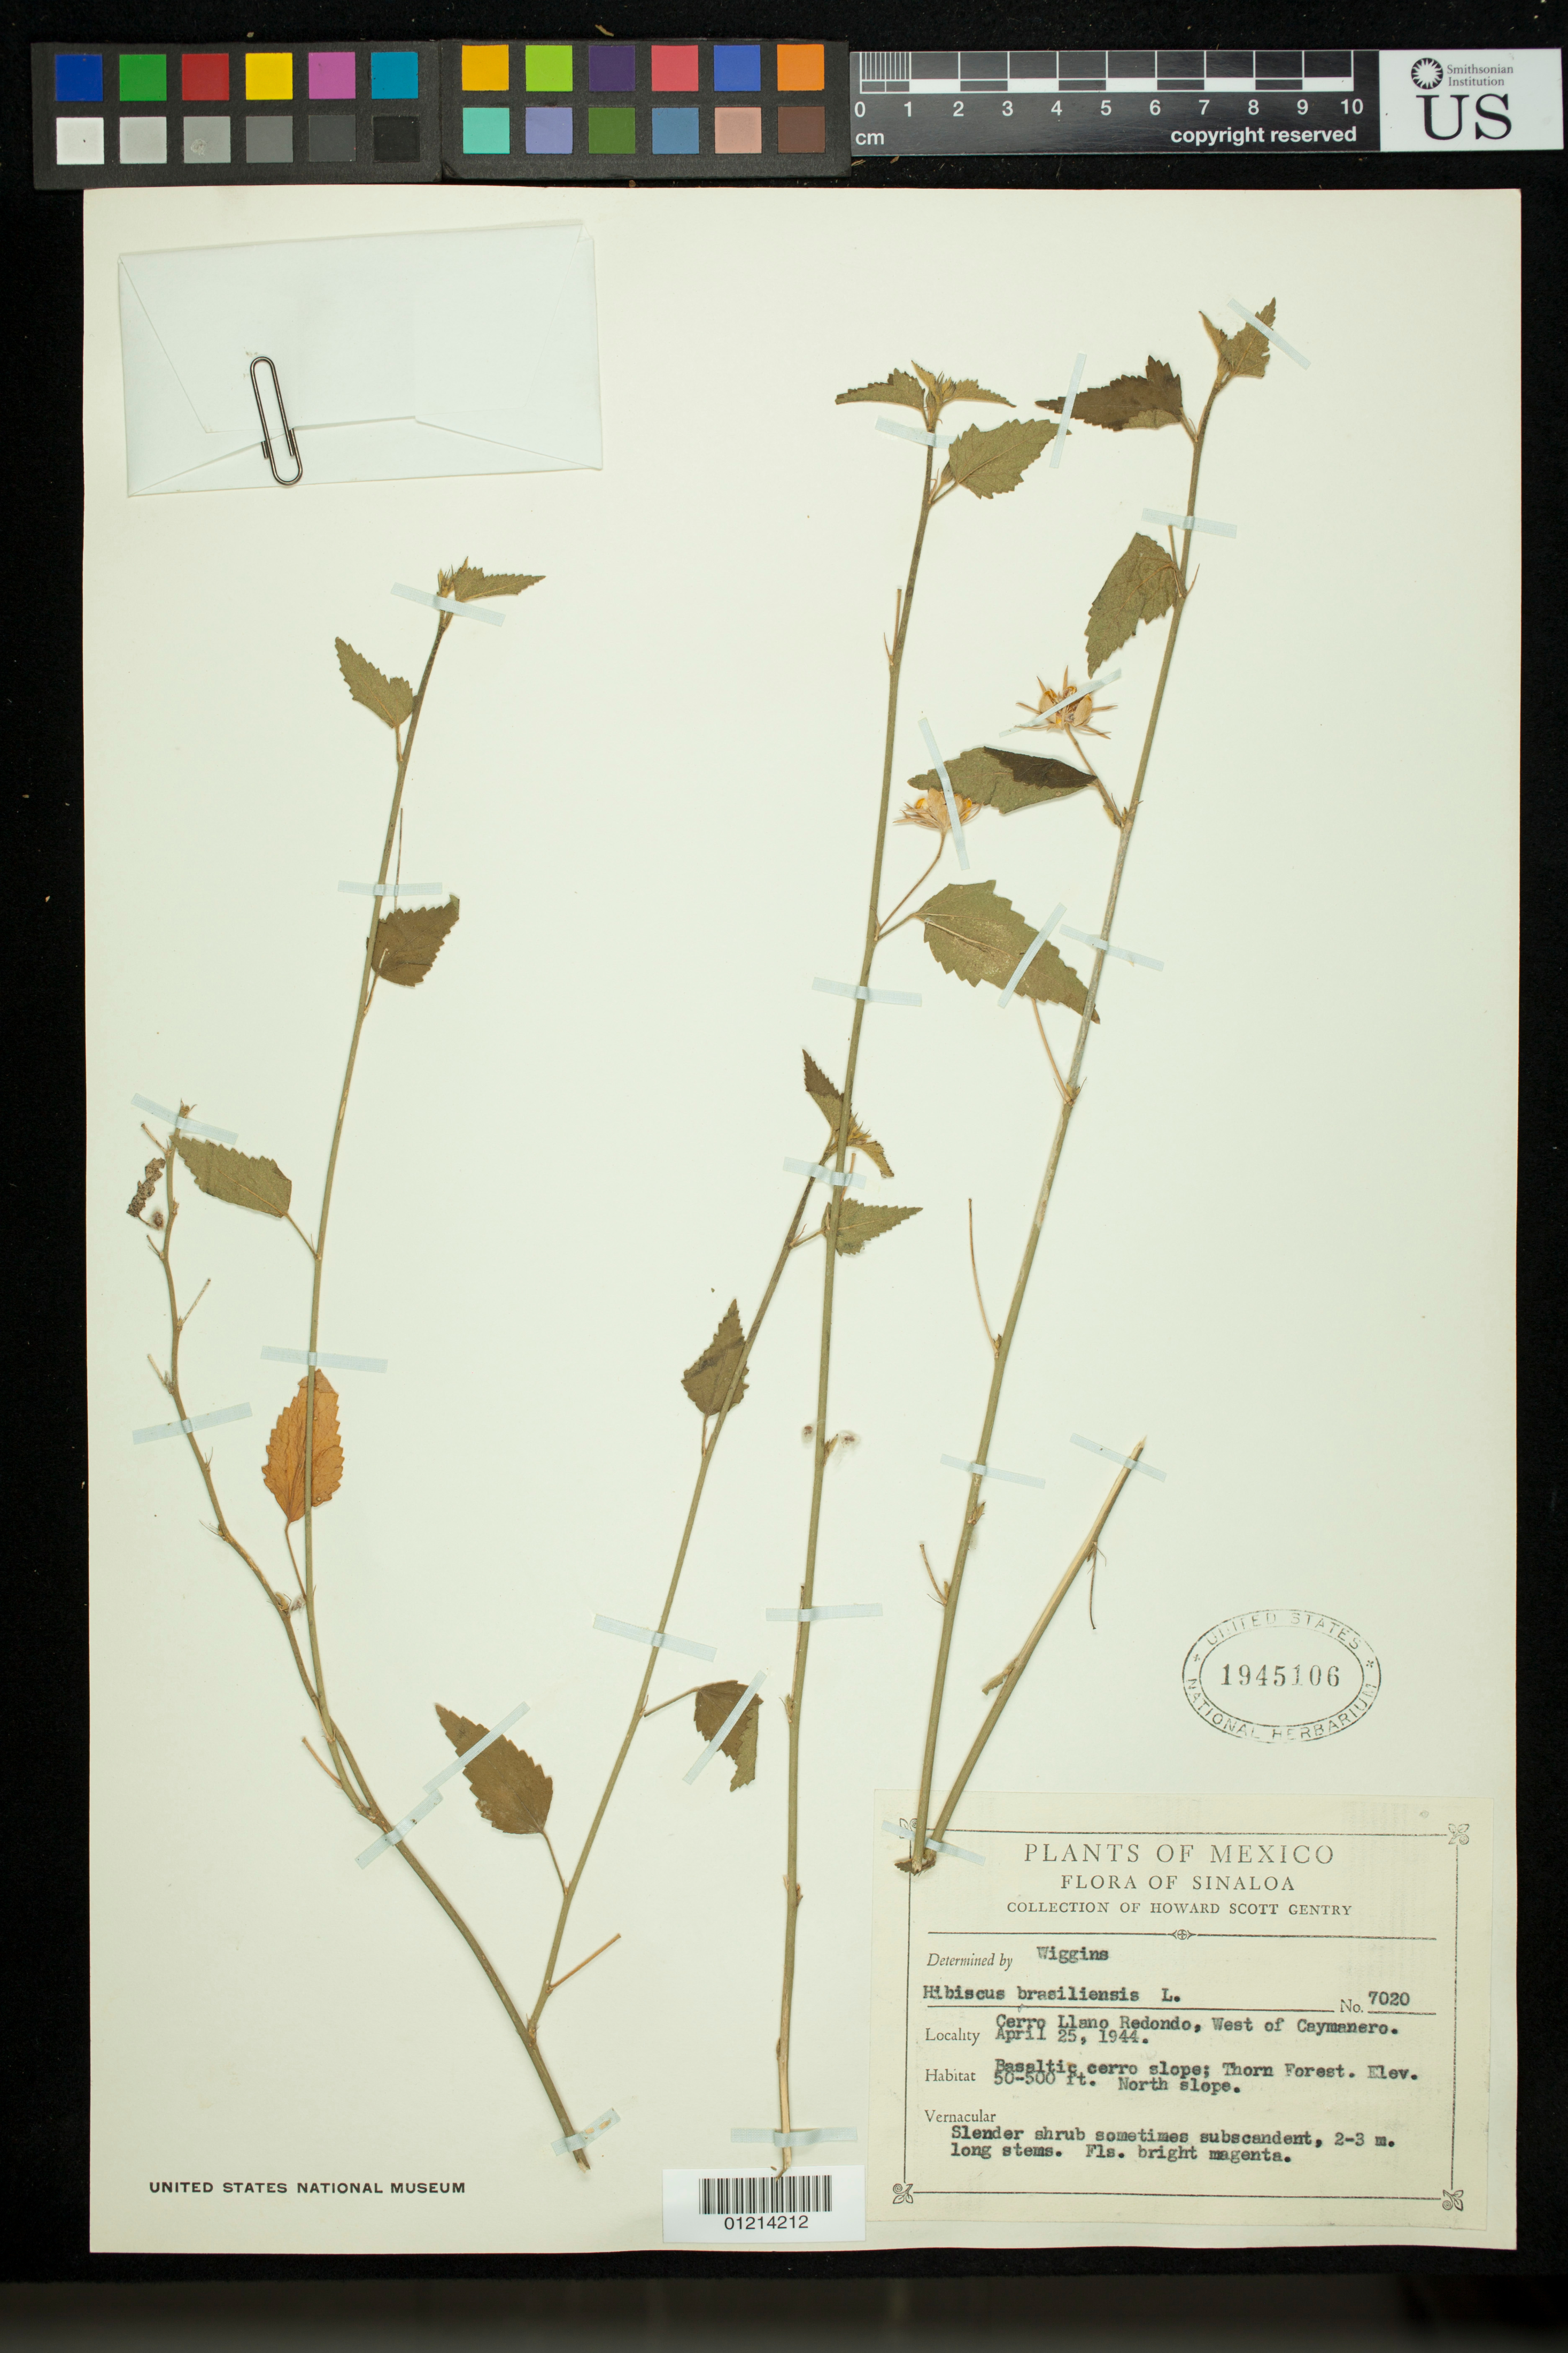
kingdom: Plantae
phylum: Tracheophyta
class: Magnoliopsida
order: Malvales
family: Malvaceae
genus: Hibiscus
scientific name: Hibiscus phoeniceus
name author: Jacq.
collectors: H. S. Gentry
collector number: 7020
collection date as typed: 25 Apr 1944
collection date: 1944-04-25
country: Mexico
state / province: Sinaloa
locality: Cerro Llano Redondo, West of Caymanero. Basaltic cerro slope; Thorn Forest. North slope.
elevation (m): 15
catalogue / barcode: US 1945106